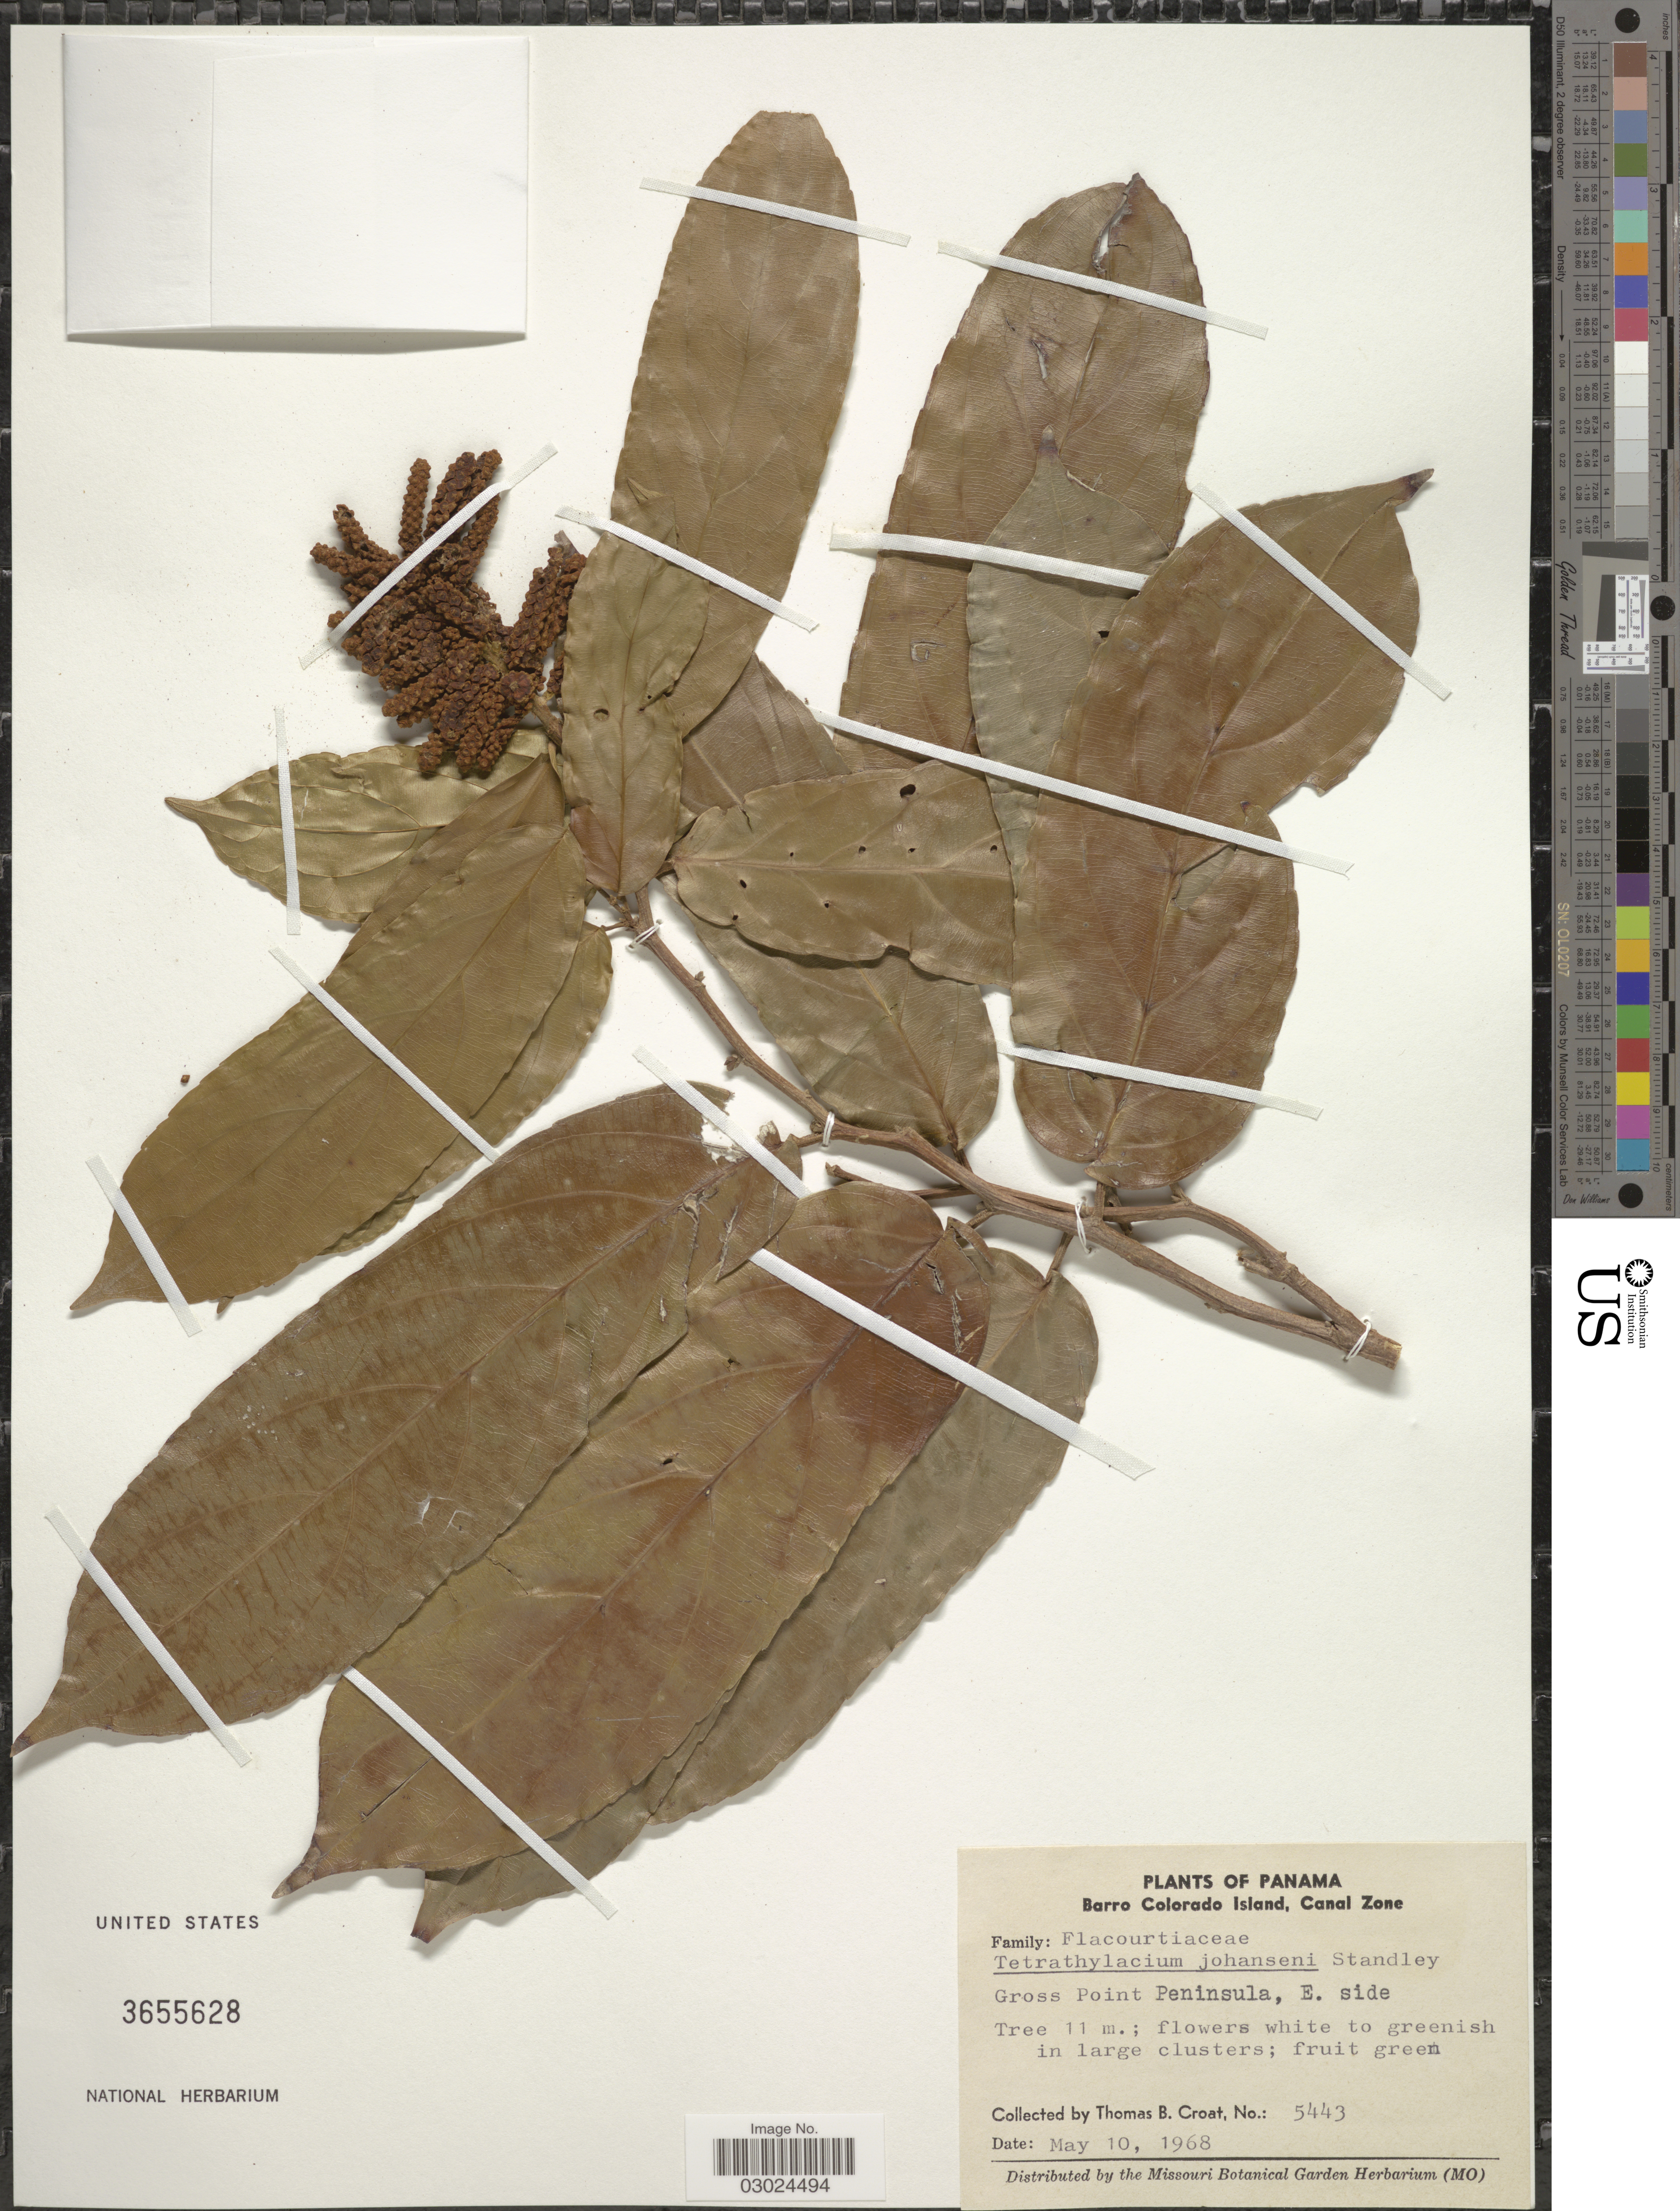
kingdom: Plantae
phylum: Tracheophyta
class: Magnoliopsida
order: Malpighiales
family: Salicaceae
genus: Tetrathylacium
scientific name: Tetrathylacium johansenii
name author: Standl.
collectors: T. B. Croat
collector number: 5443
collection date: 1968-05-10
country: Panama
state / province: Panamá Oeste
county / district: Canal Zone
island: Barro Colorado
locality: Barro Colorado Island, Canal Zone. Gross Point Peninsula, E. side.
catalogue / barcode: US 3655628